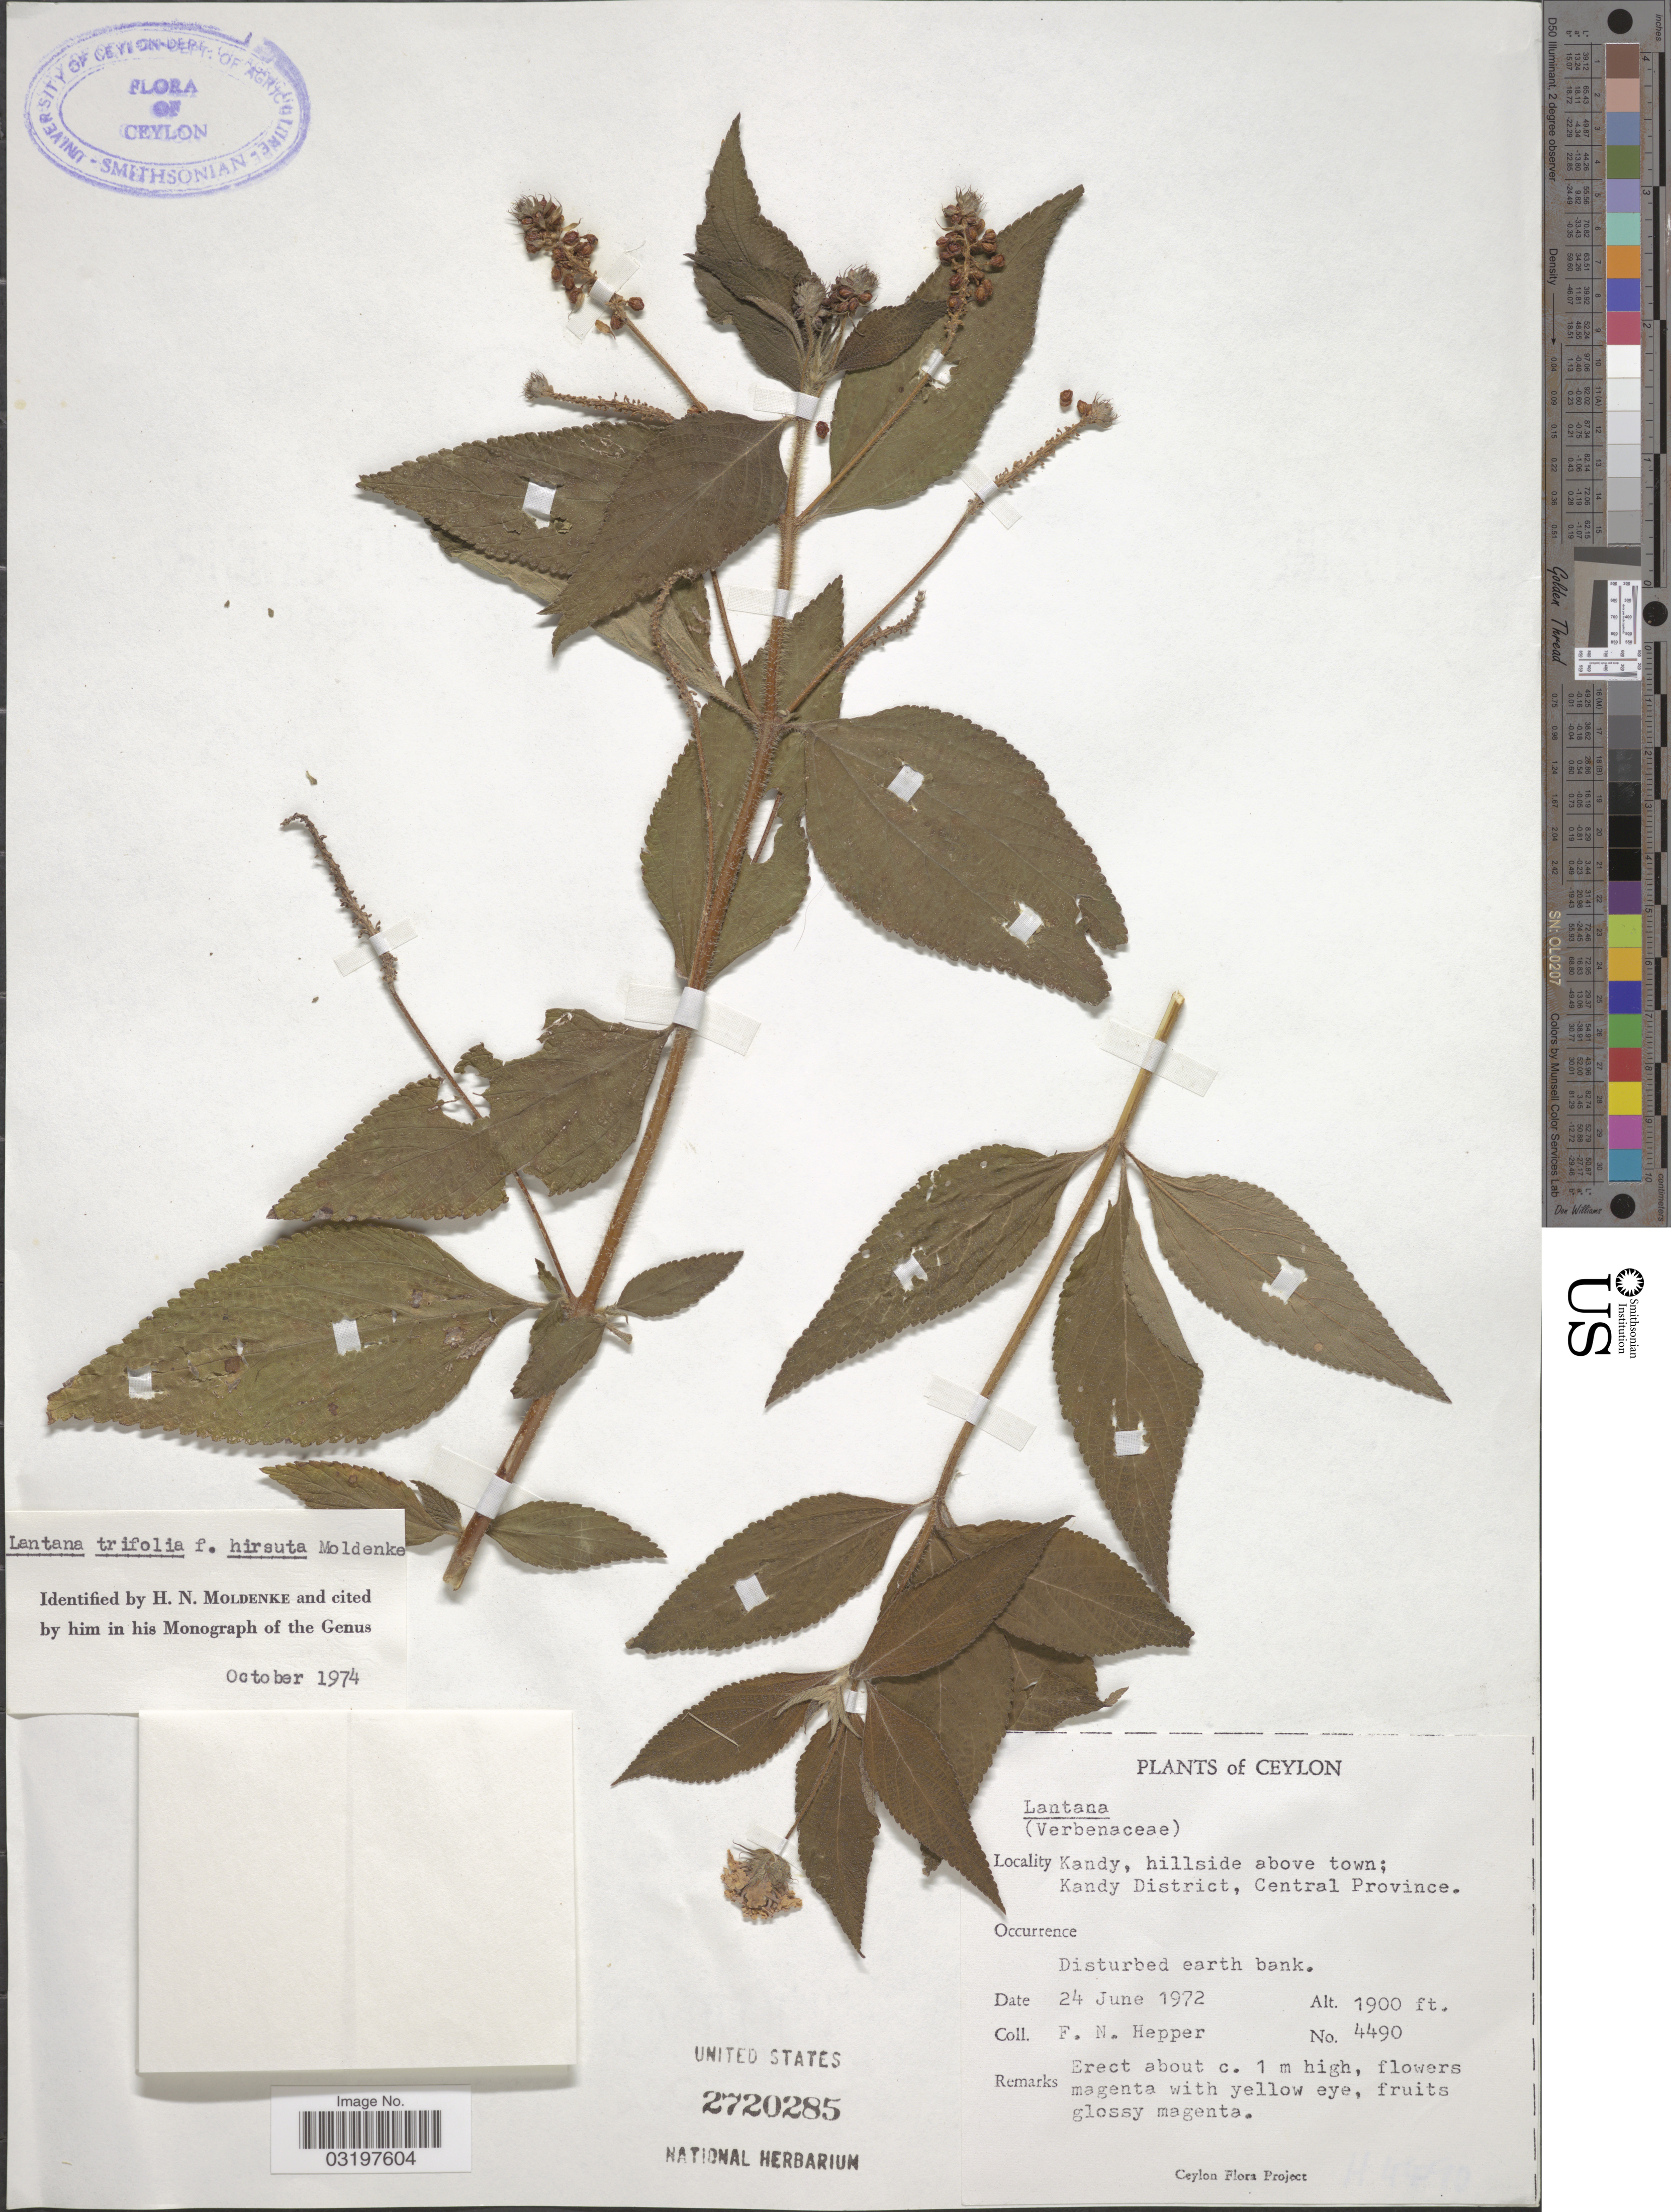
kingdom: Plantae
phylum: Tracheophyta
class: Magnoliopsida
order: Lamiales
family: Verbenaceae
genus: Lantana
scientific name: Lantana trifolia f. hirsuta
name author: Moldenke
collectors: F. Hepper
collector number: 4490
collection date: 1972-06-24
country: Sri Lanka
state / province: Central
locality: Ceylon. Kandy, hillside above town; Kandy District.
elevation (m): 579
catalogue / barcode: US 2720285